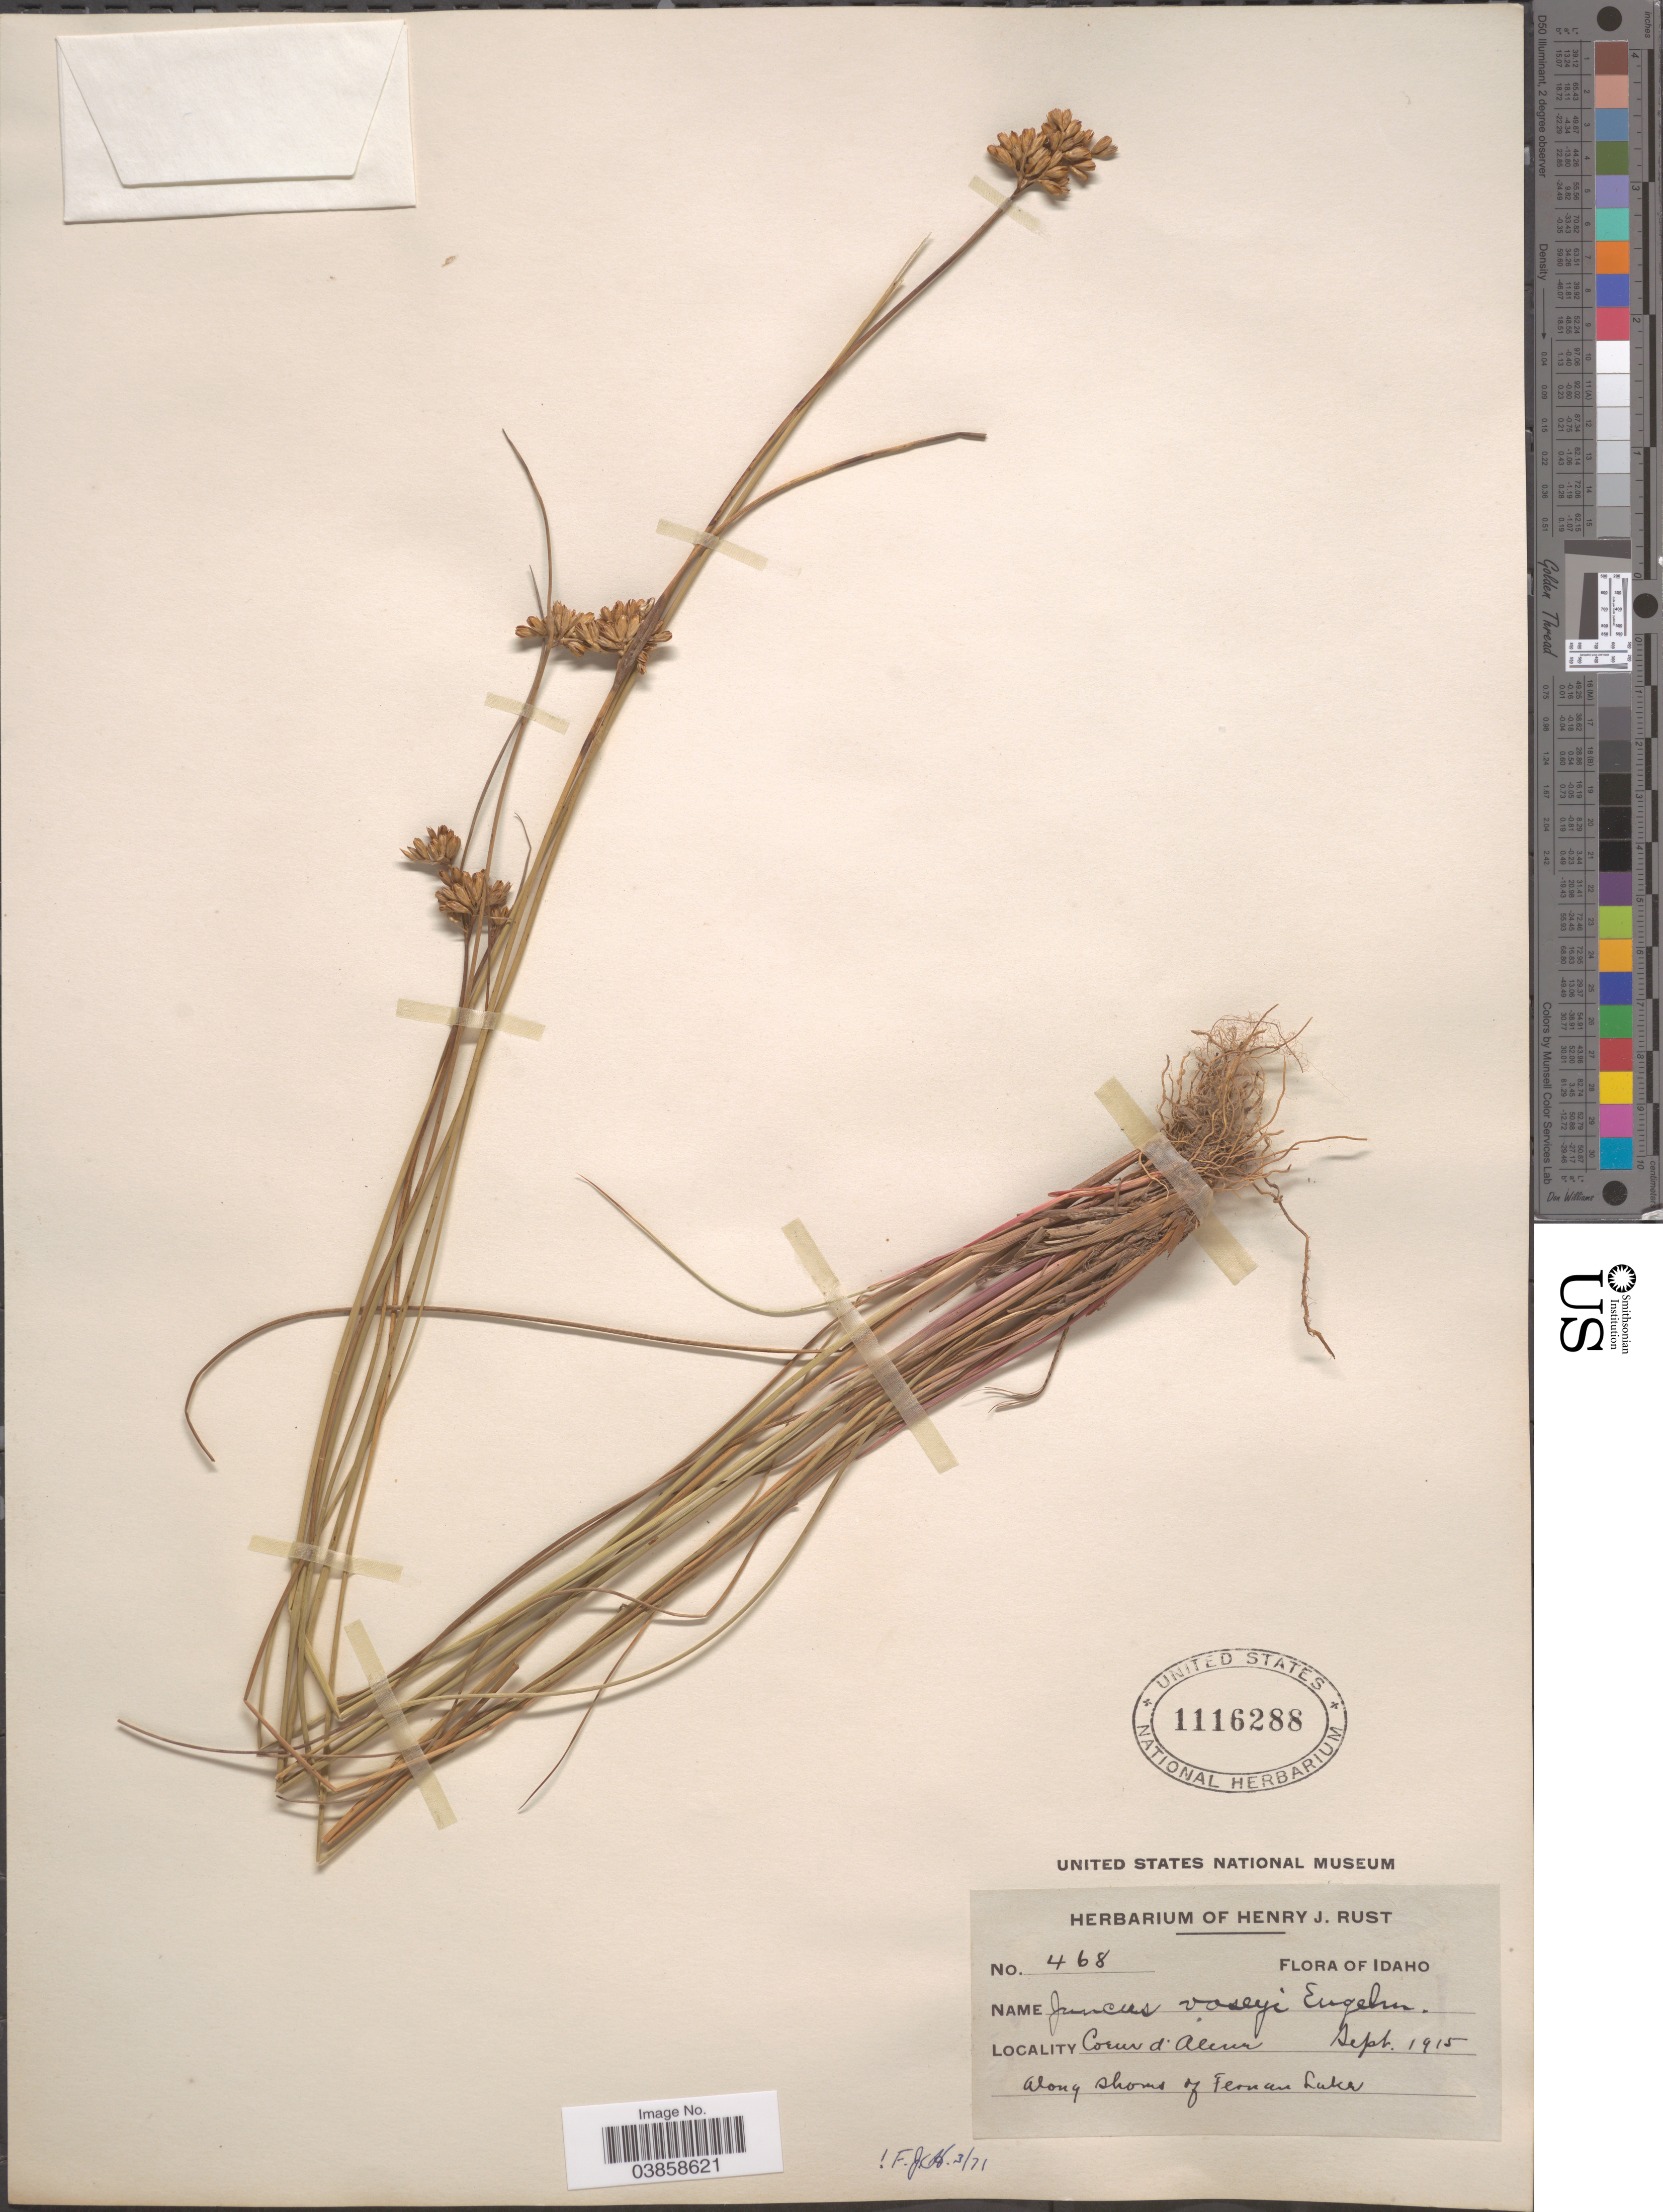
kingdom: Plantae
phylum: Tracheophyta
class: Liliopsida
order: Poales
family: Juncaceae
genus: Juncus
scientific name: Juncus vaseyi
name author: Engelm.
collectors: ex herb. Henry J. Rust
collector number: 468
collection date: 1915-09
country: United States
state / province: Idaho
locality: Coeur d'Alene. Along shores of Fernan Lake.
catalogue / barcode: US 1116288